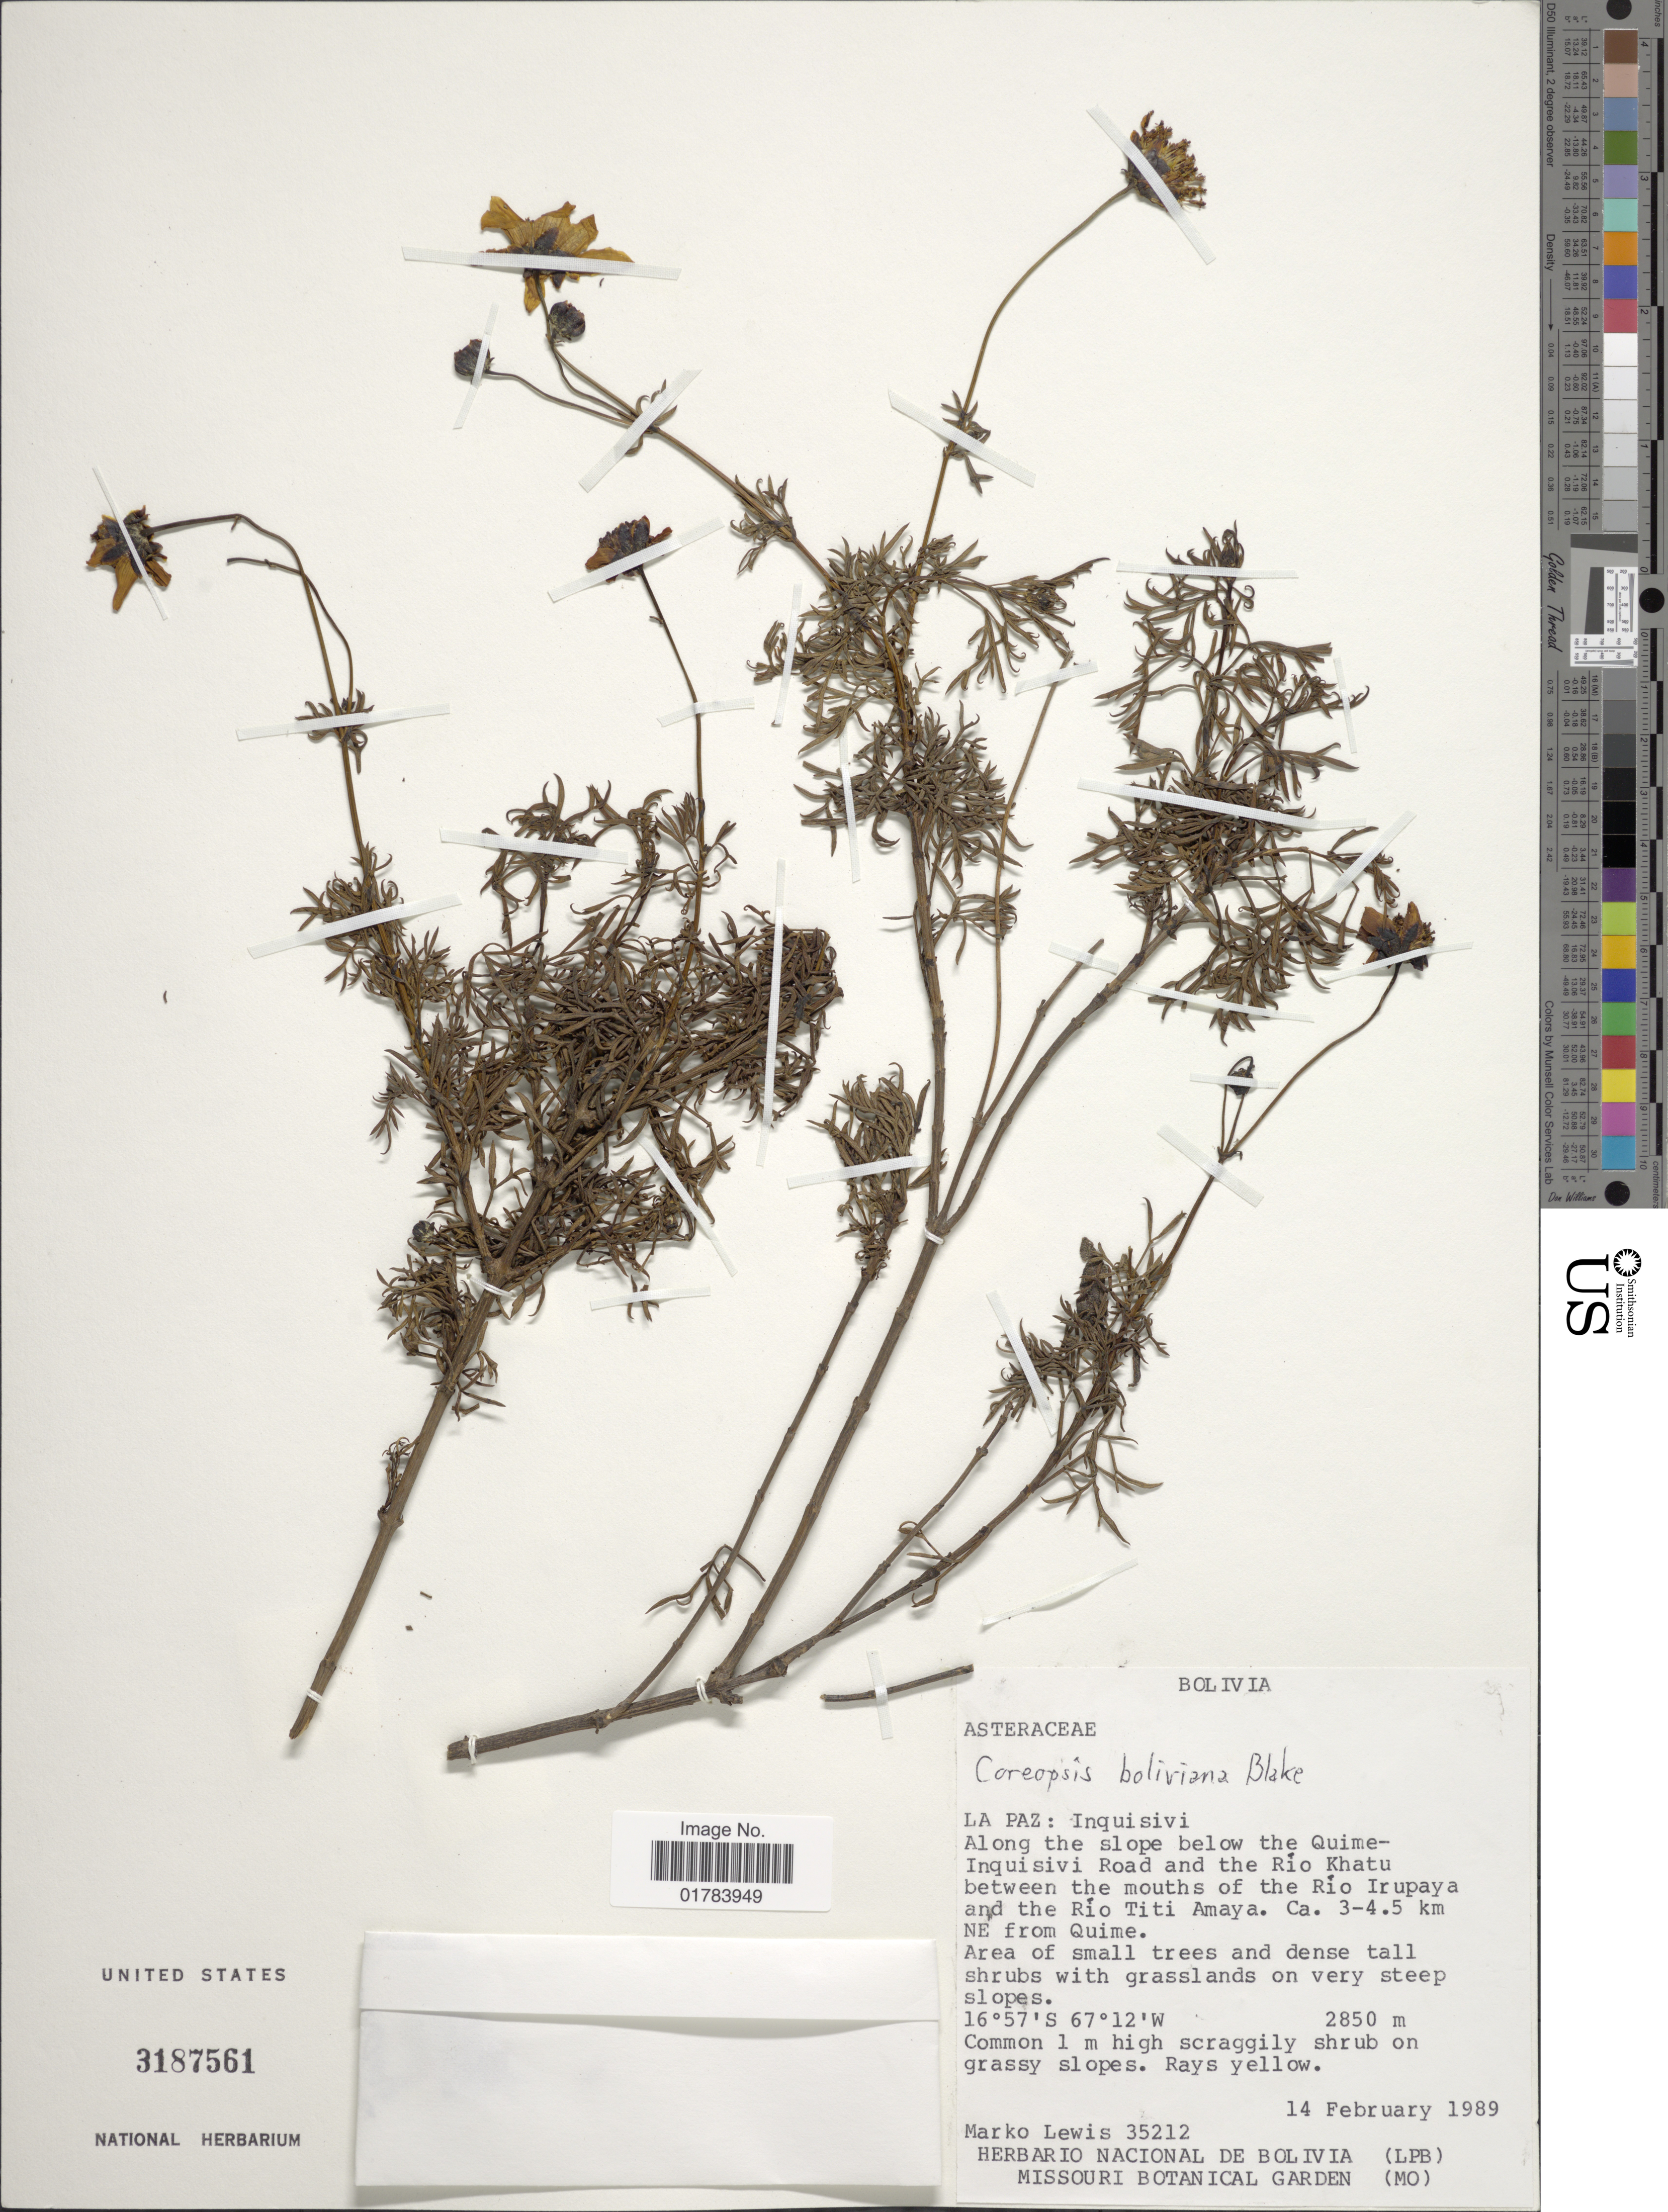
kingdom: Plantae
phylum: Tracheophyta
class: Magnoliopsida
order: Asterales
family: Asteraceae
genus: Coreopsis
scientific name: Coreopsis pickeringii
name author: A. Gray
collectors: M. A. Lewis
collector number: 35212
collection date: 1989-02-14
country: Bolivia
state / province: La Paz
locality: Inquisivi, along the slope below the Quime-Inquisivi Road and the Rio Khatu between the mouths of the Rio Irupaya and the Rio Titi Amaya Ca. 3-4.5 km NE from Quime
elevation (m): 2850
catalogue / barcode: US 3187561